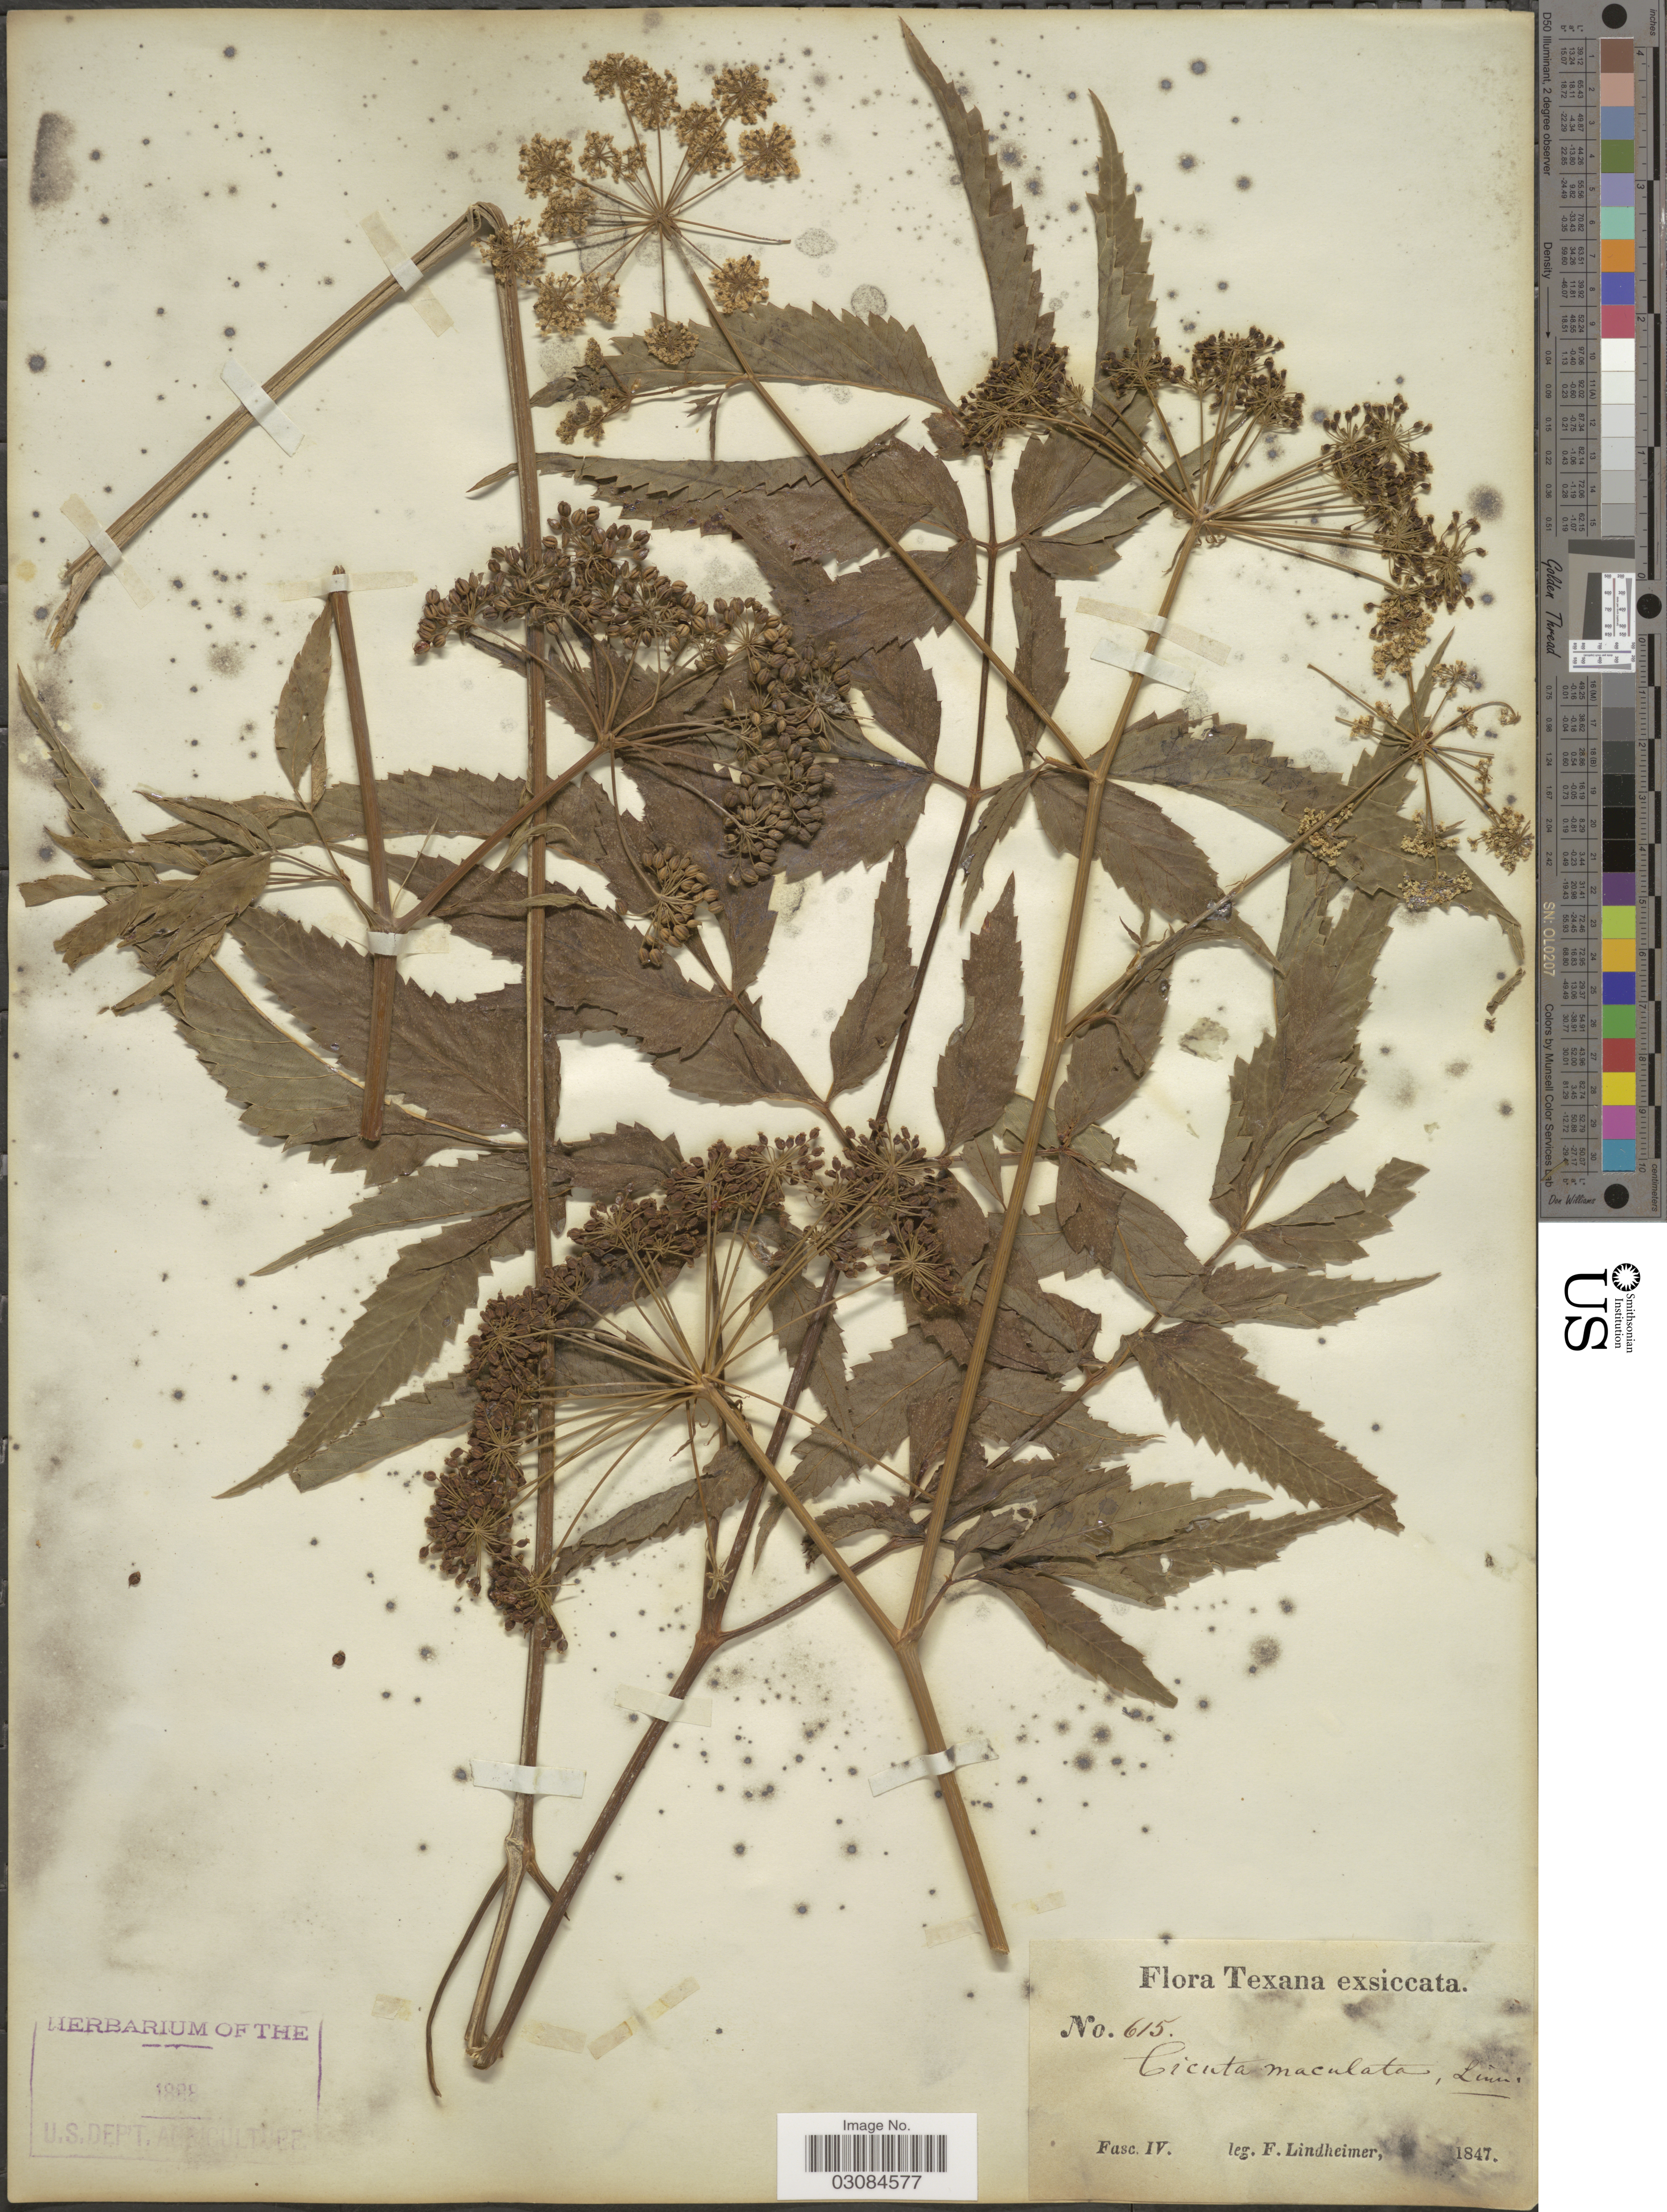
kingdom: Plantae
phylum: Tracheophyta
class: Magnoliopsida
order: Apiales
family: Apiaceae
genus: Cicuta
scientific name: Cicuta mexicana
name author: J.M. Coult. & Rose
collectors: F. Lindheimer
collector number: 615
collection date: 1847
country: United States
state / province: Texas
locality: Texana.